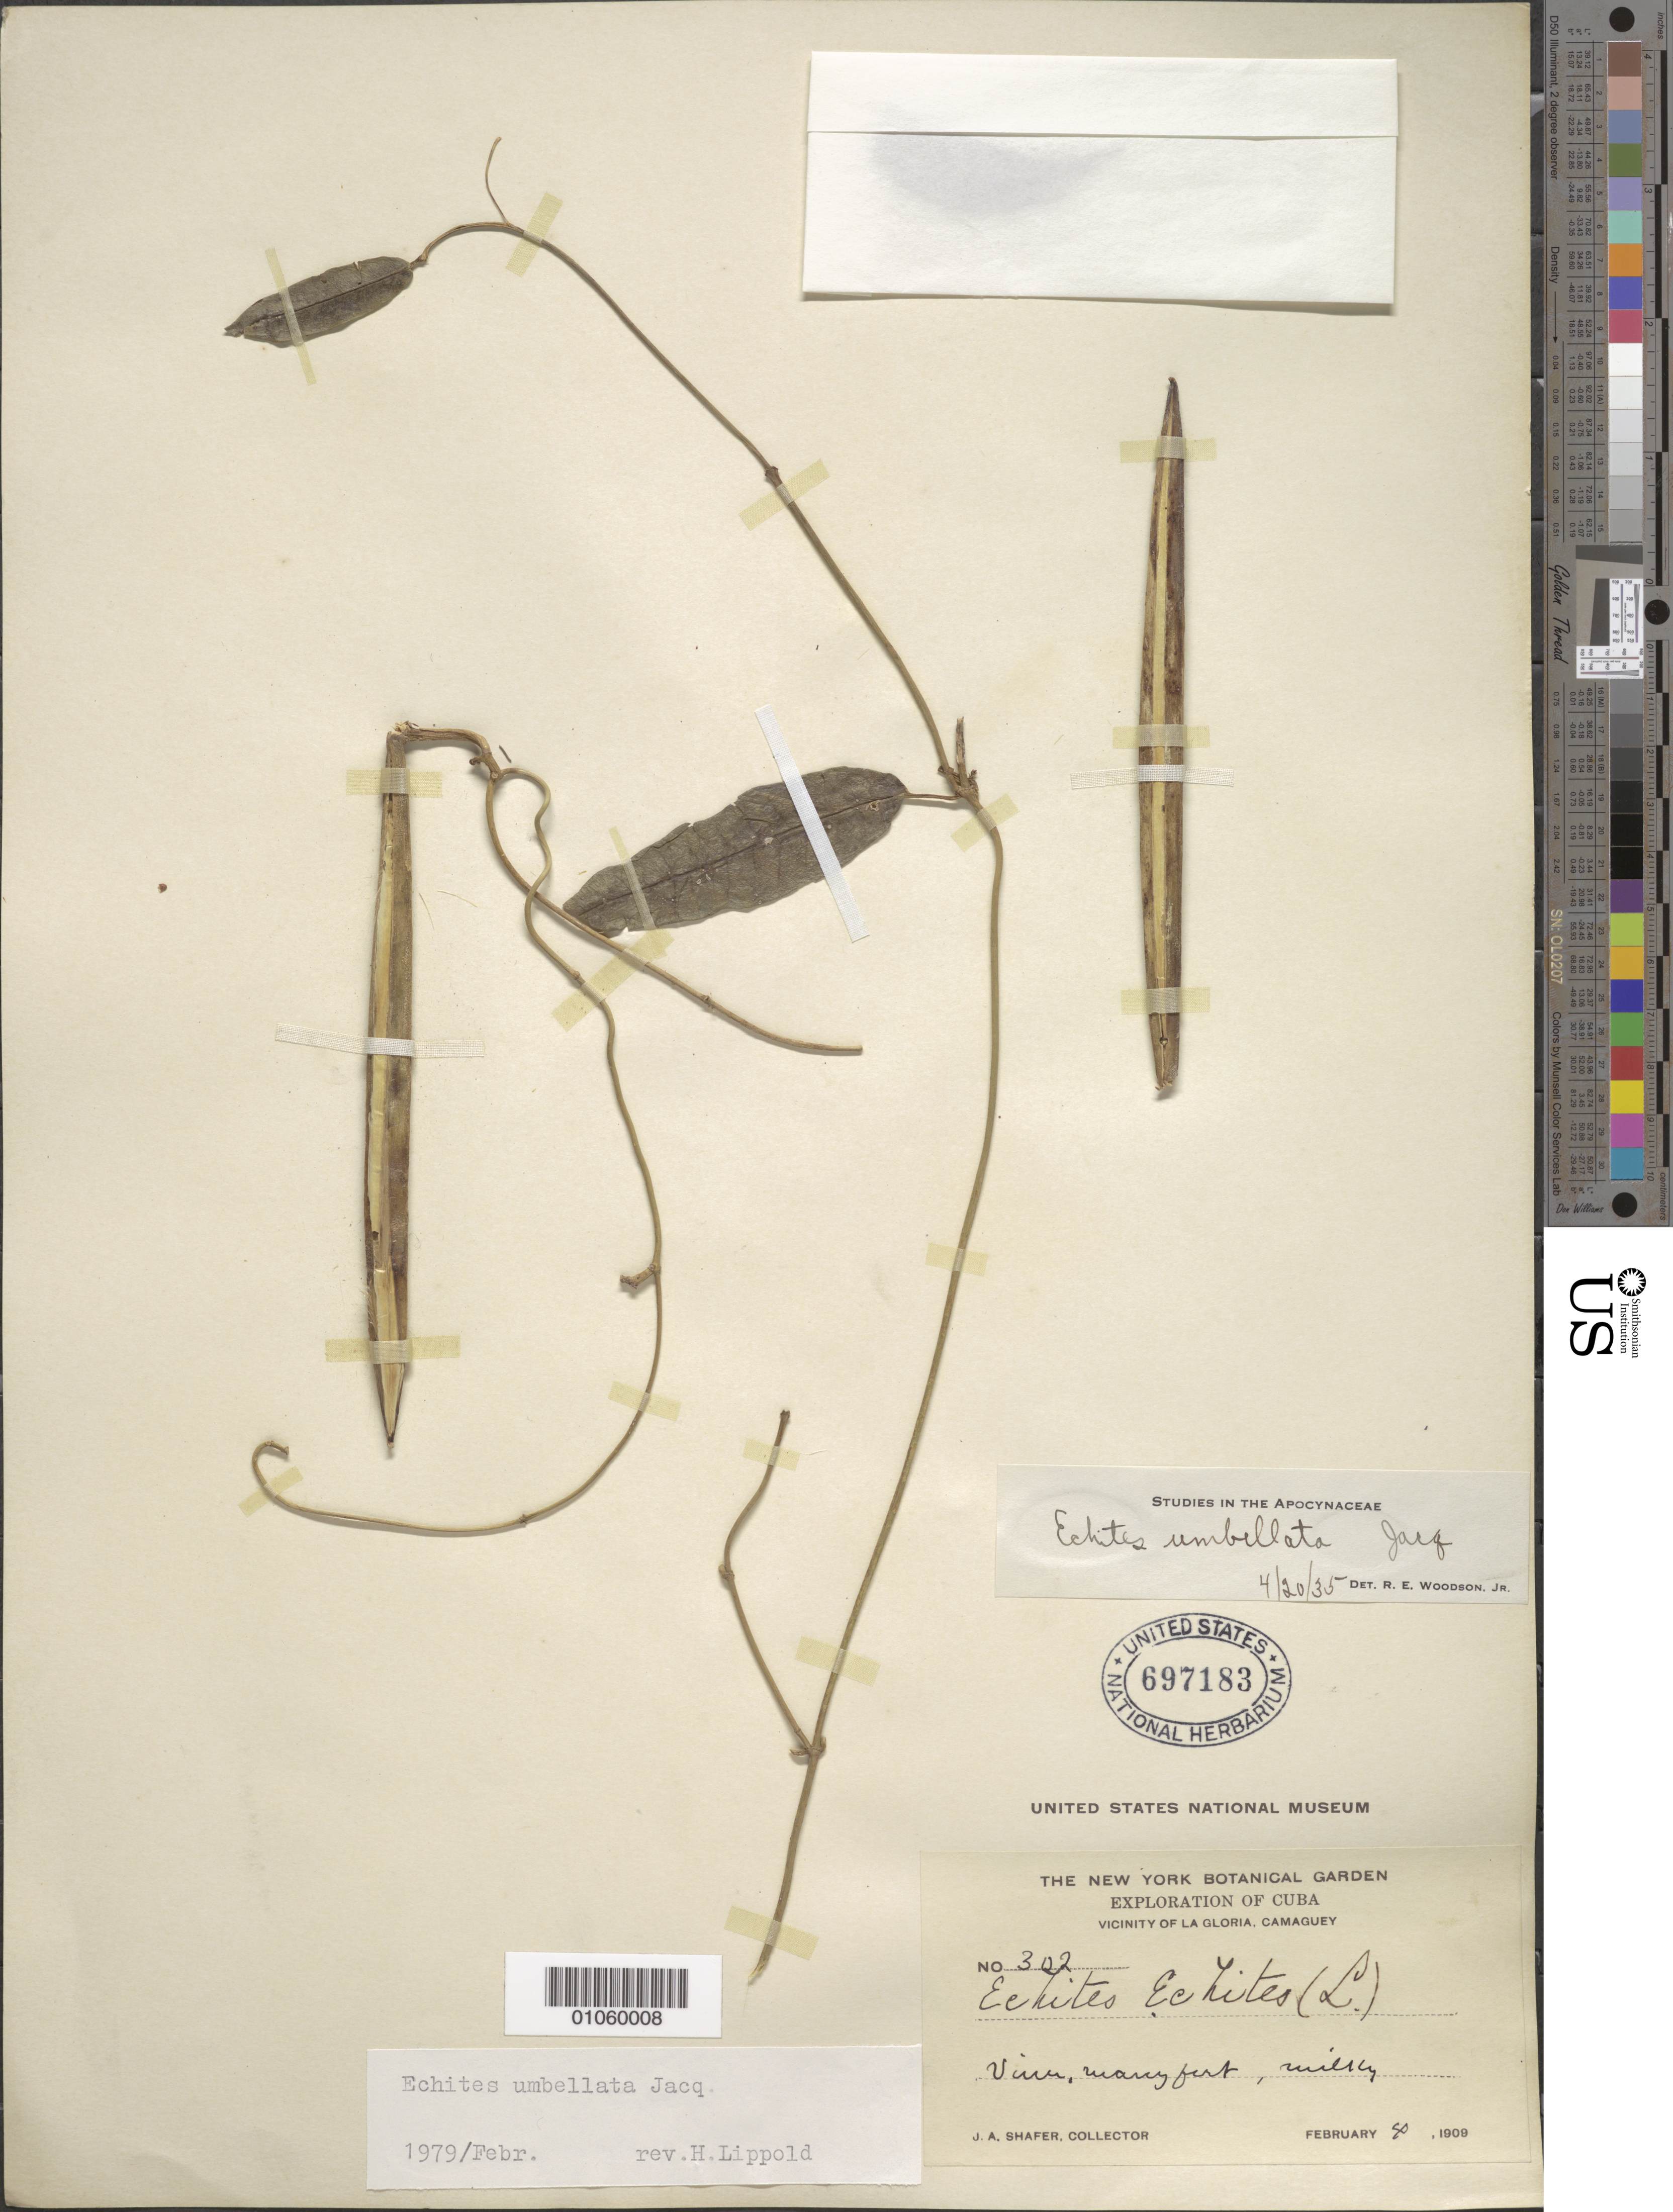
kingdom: Plantae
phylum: Tracheophyta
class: Magnoliopsida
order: Gentianales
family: Apocynaceae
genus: Echites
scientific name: Echites umbellatus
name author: Jacq.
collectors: J. A. Shafer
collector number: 302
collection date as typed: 08 Feb 1909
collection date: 1909-02-08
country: Cuba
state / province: Camagüey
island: Cuba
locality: Vicinity of La Gloria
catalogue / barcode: US 697183